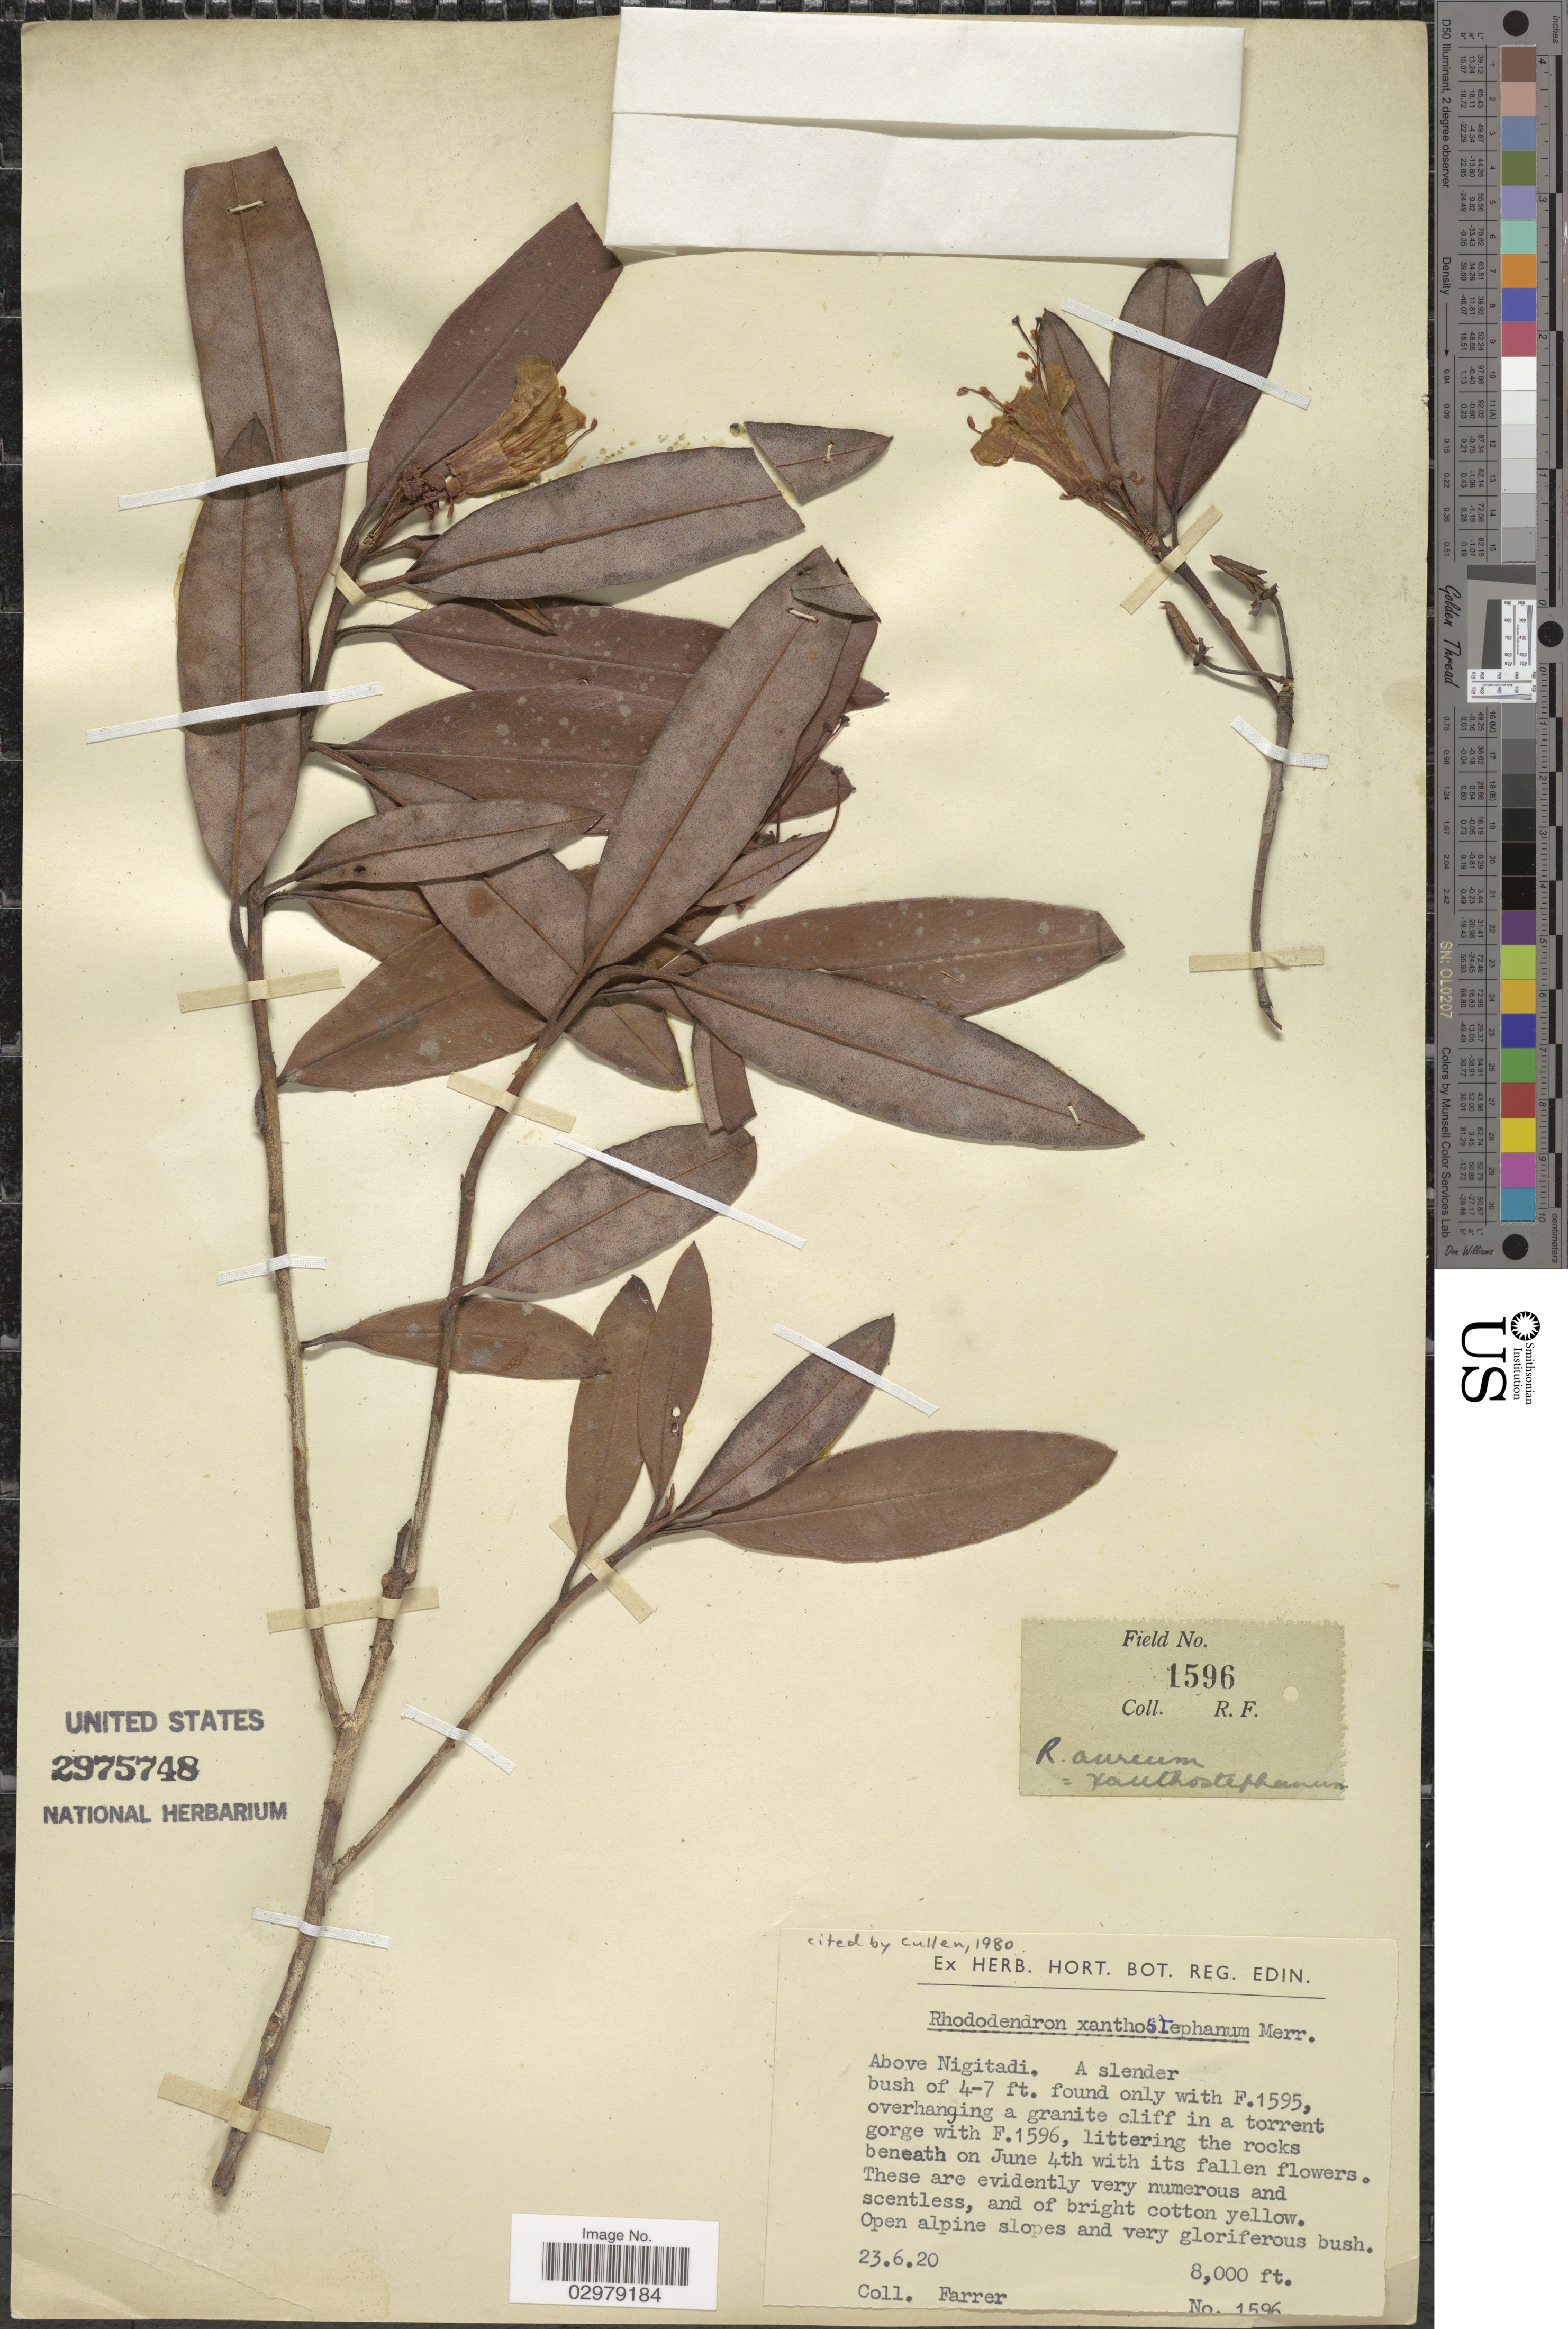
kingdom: Plantae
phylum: Tracheophyta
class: Magnoliopsida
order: Ericales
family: Ericaceae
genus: Rhododendron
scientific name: Rhododendron xanthostephanum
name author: Merr.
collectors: R. Farrer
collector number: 1596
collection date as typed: Transcribed d/m/y: 23/6/20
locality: Above Nigitadi.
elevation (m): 2438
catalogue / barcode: US 2975748